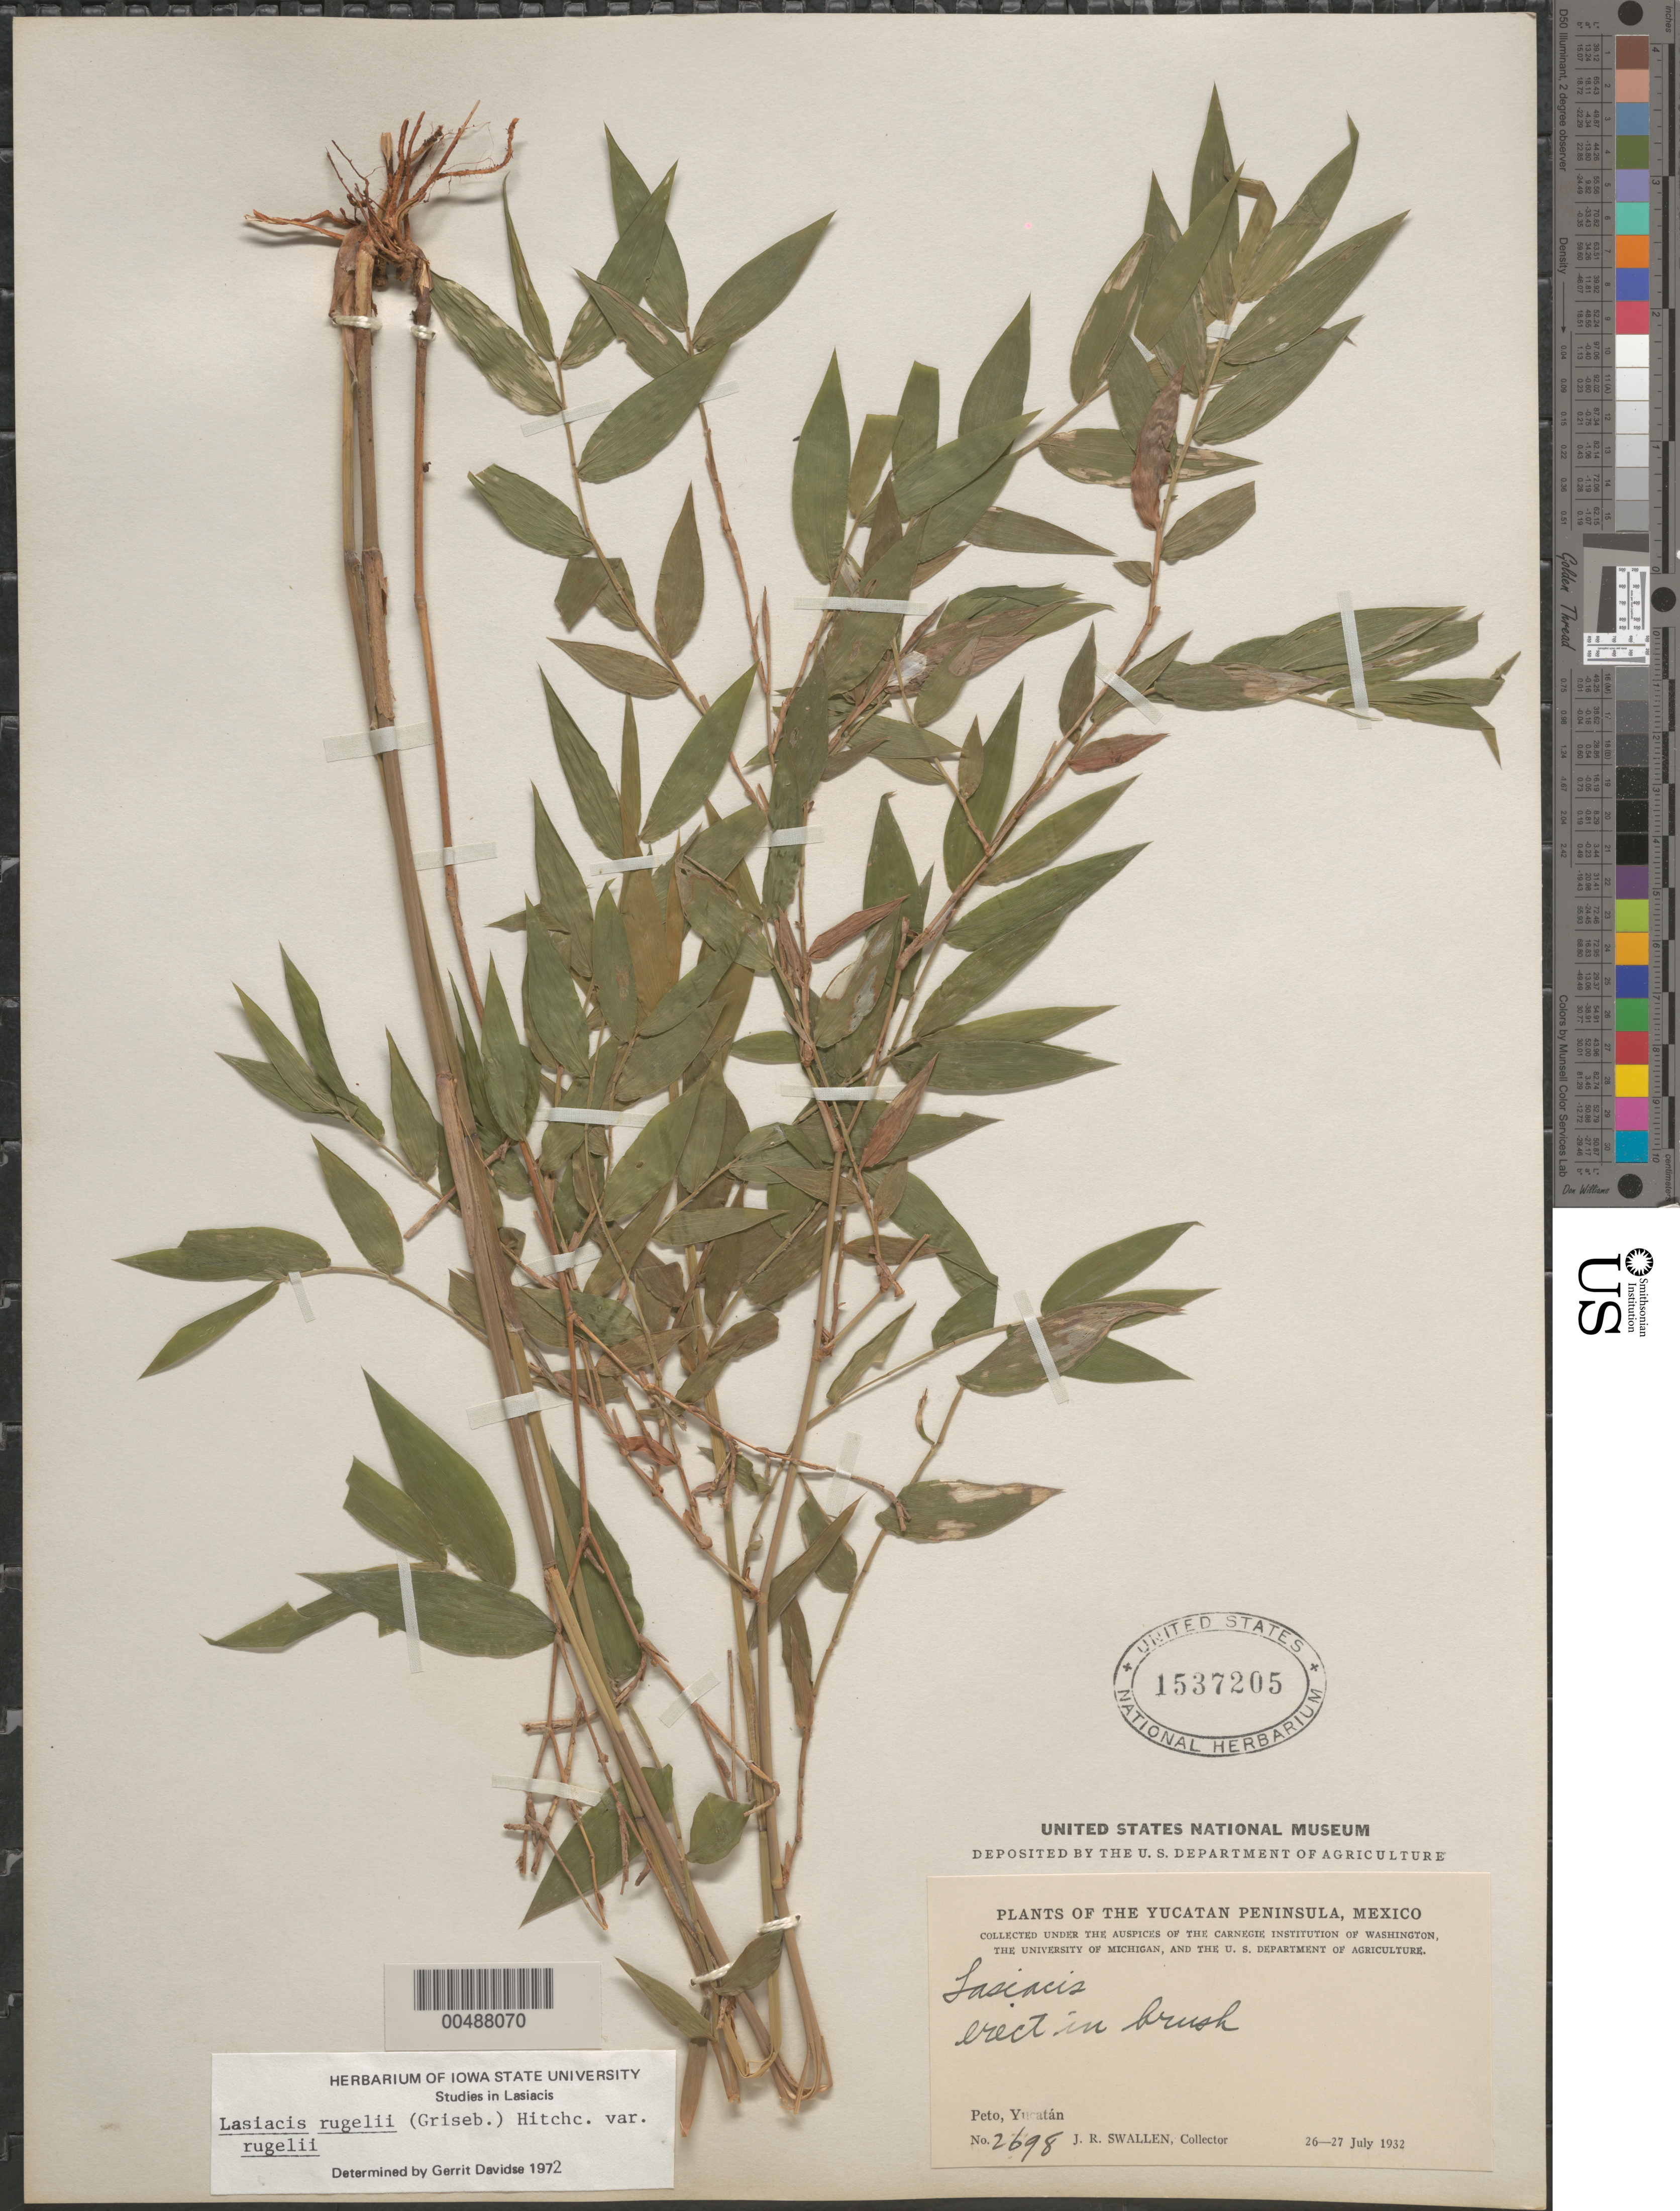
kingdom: Plantae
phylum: Tracheophyta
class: Liliopsida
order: Poales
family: Poaceae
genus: Lasiacis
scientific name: Lasiacis rugelii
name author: (Griseb.) Hitchc.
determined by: Davidse, Gerrit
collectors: J. R. Swallen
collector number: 2698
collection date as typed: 26 Jul 1932 to 27 Jul 1932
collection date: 1932-07-26/1932-07-27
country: Mexico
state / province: Yucatan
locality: Yucatan Peninsula, Peto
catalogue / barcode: US 1537205